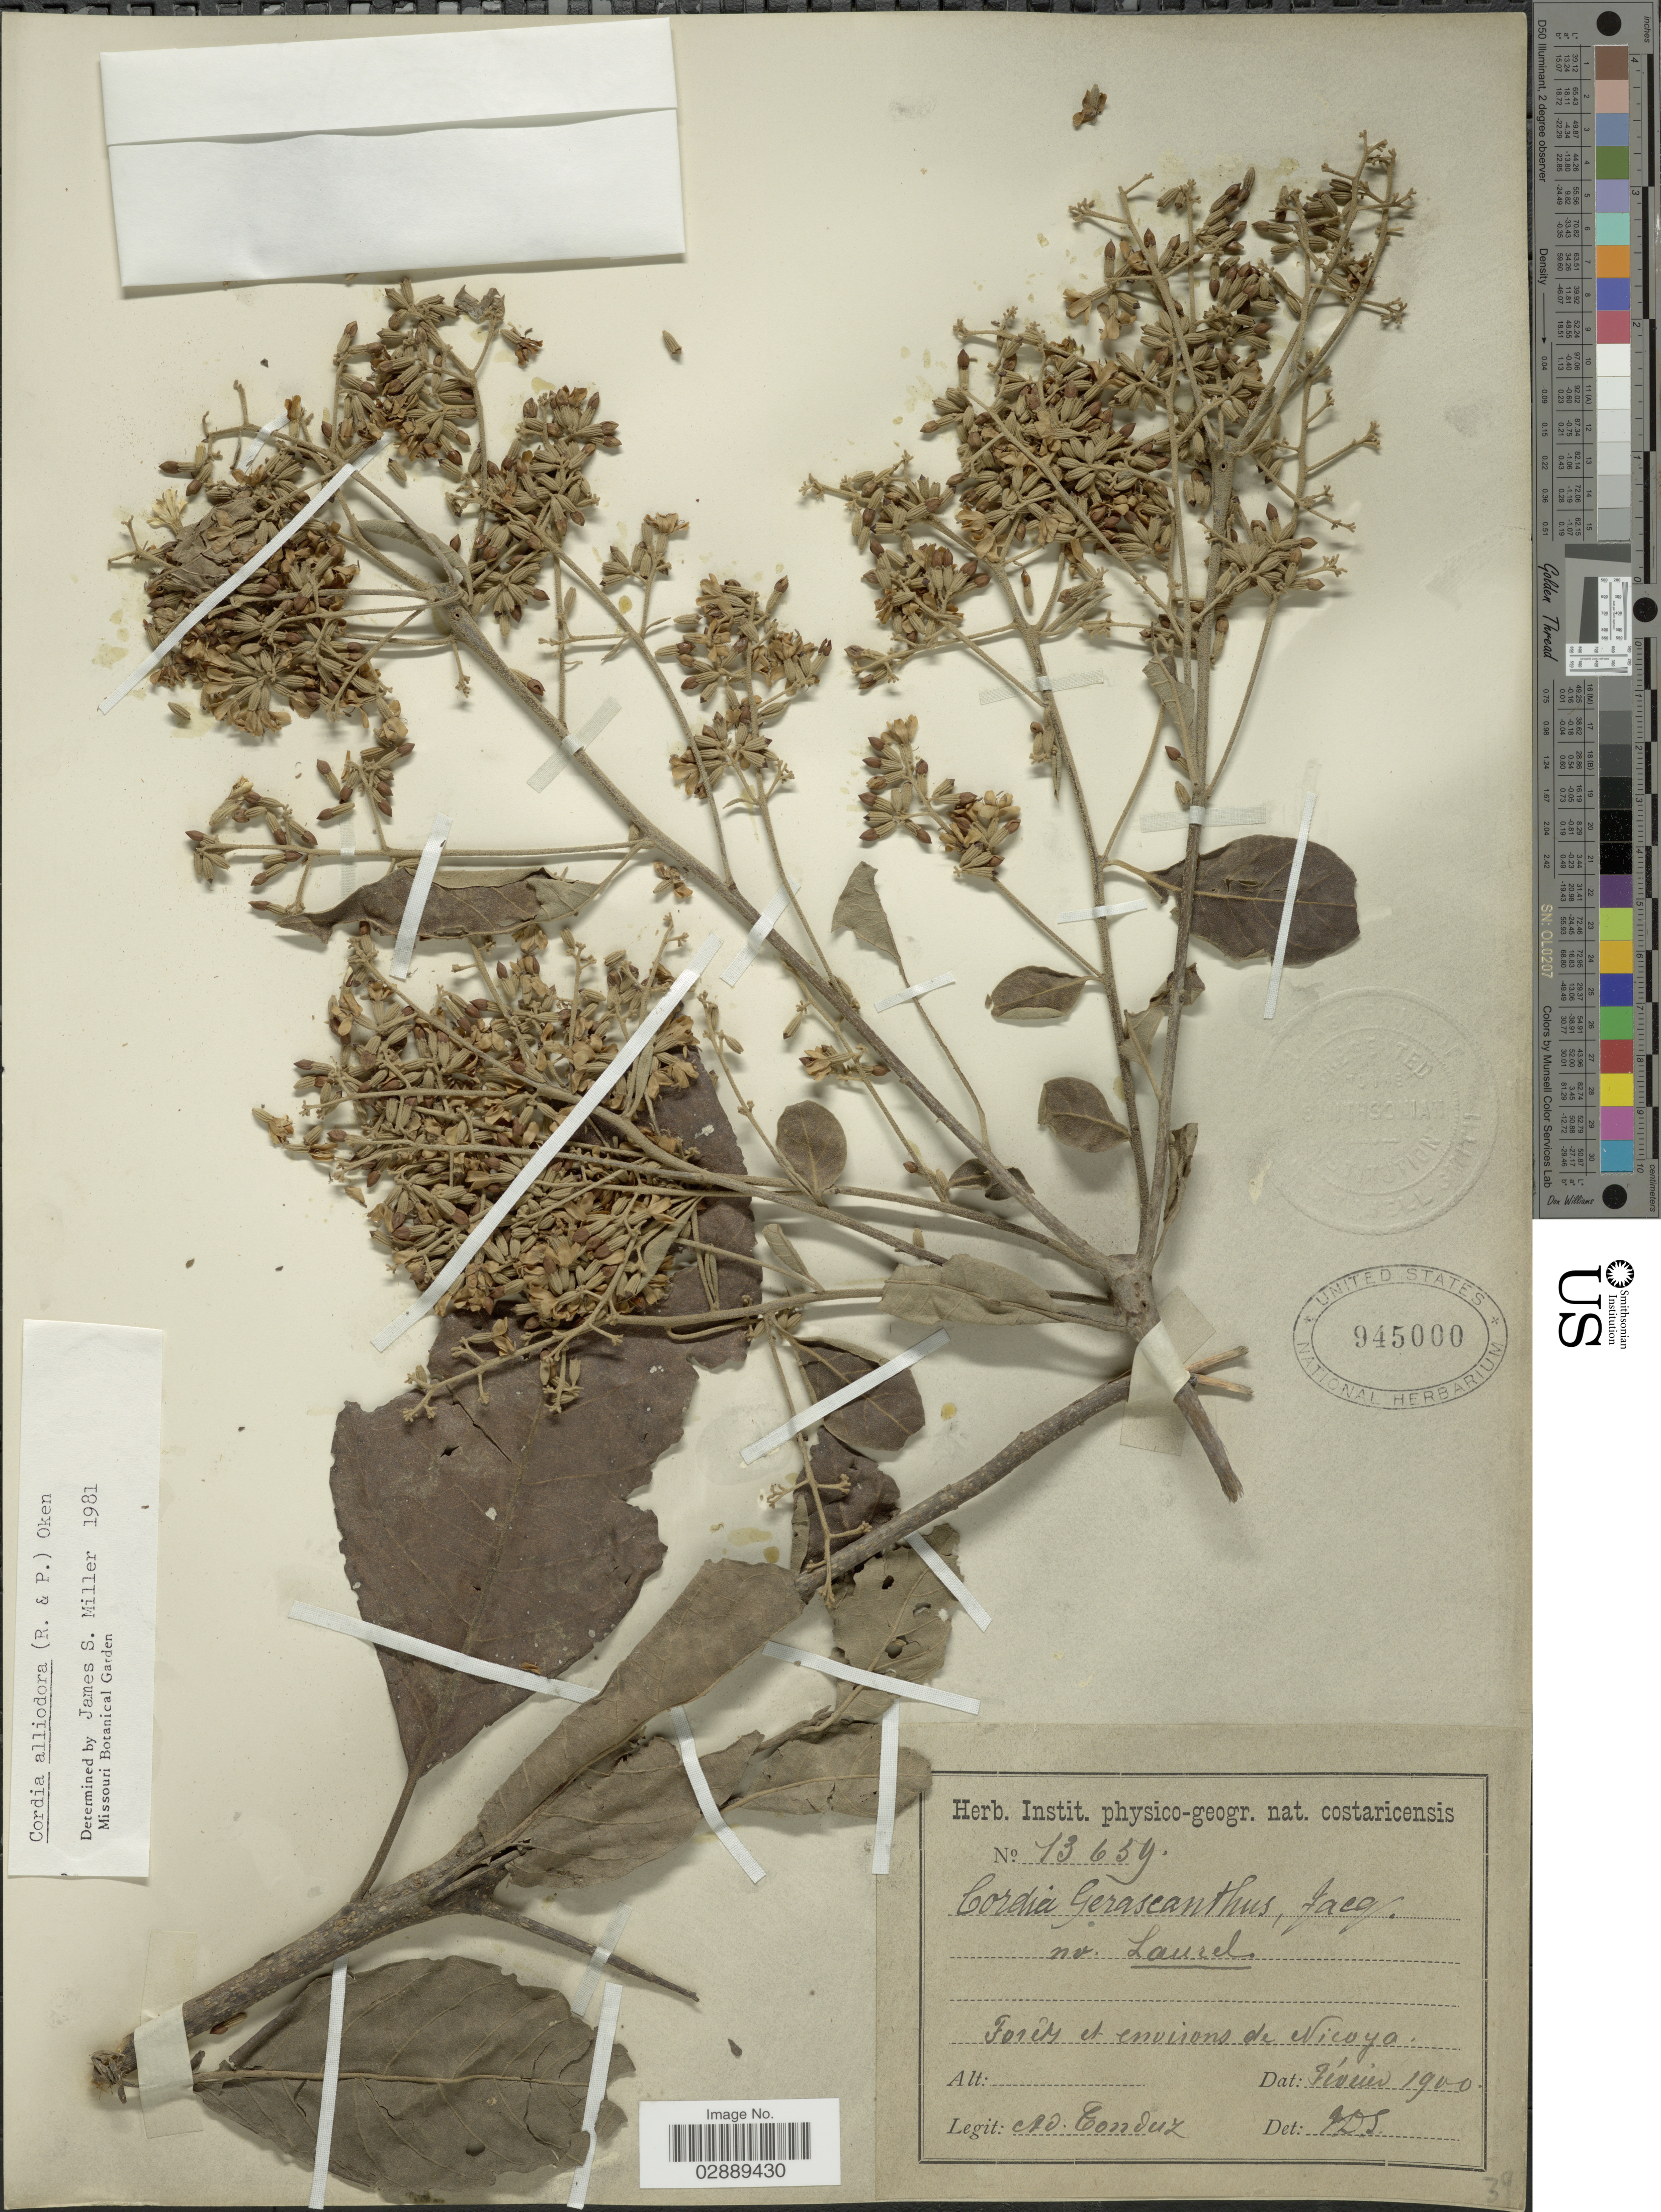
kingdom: Plantae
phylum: Tracheophyta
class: Magnoliopsida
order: Boraginales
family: Cordiaceae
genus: Cordia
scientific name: Cordia alliodora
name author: (Ruiz & Pav.) Oken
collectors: A. Tonduz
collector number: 13659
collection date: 1900-02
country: Costa Rica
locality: Forêts et environs de Nicoya.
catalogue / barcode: US 945000